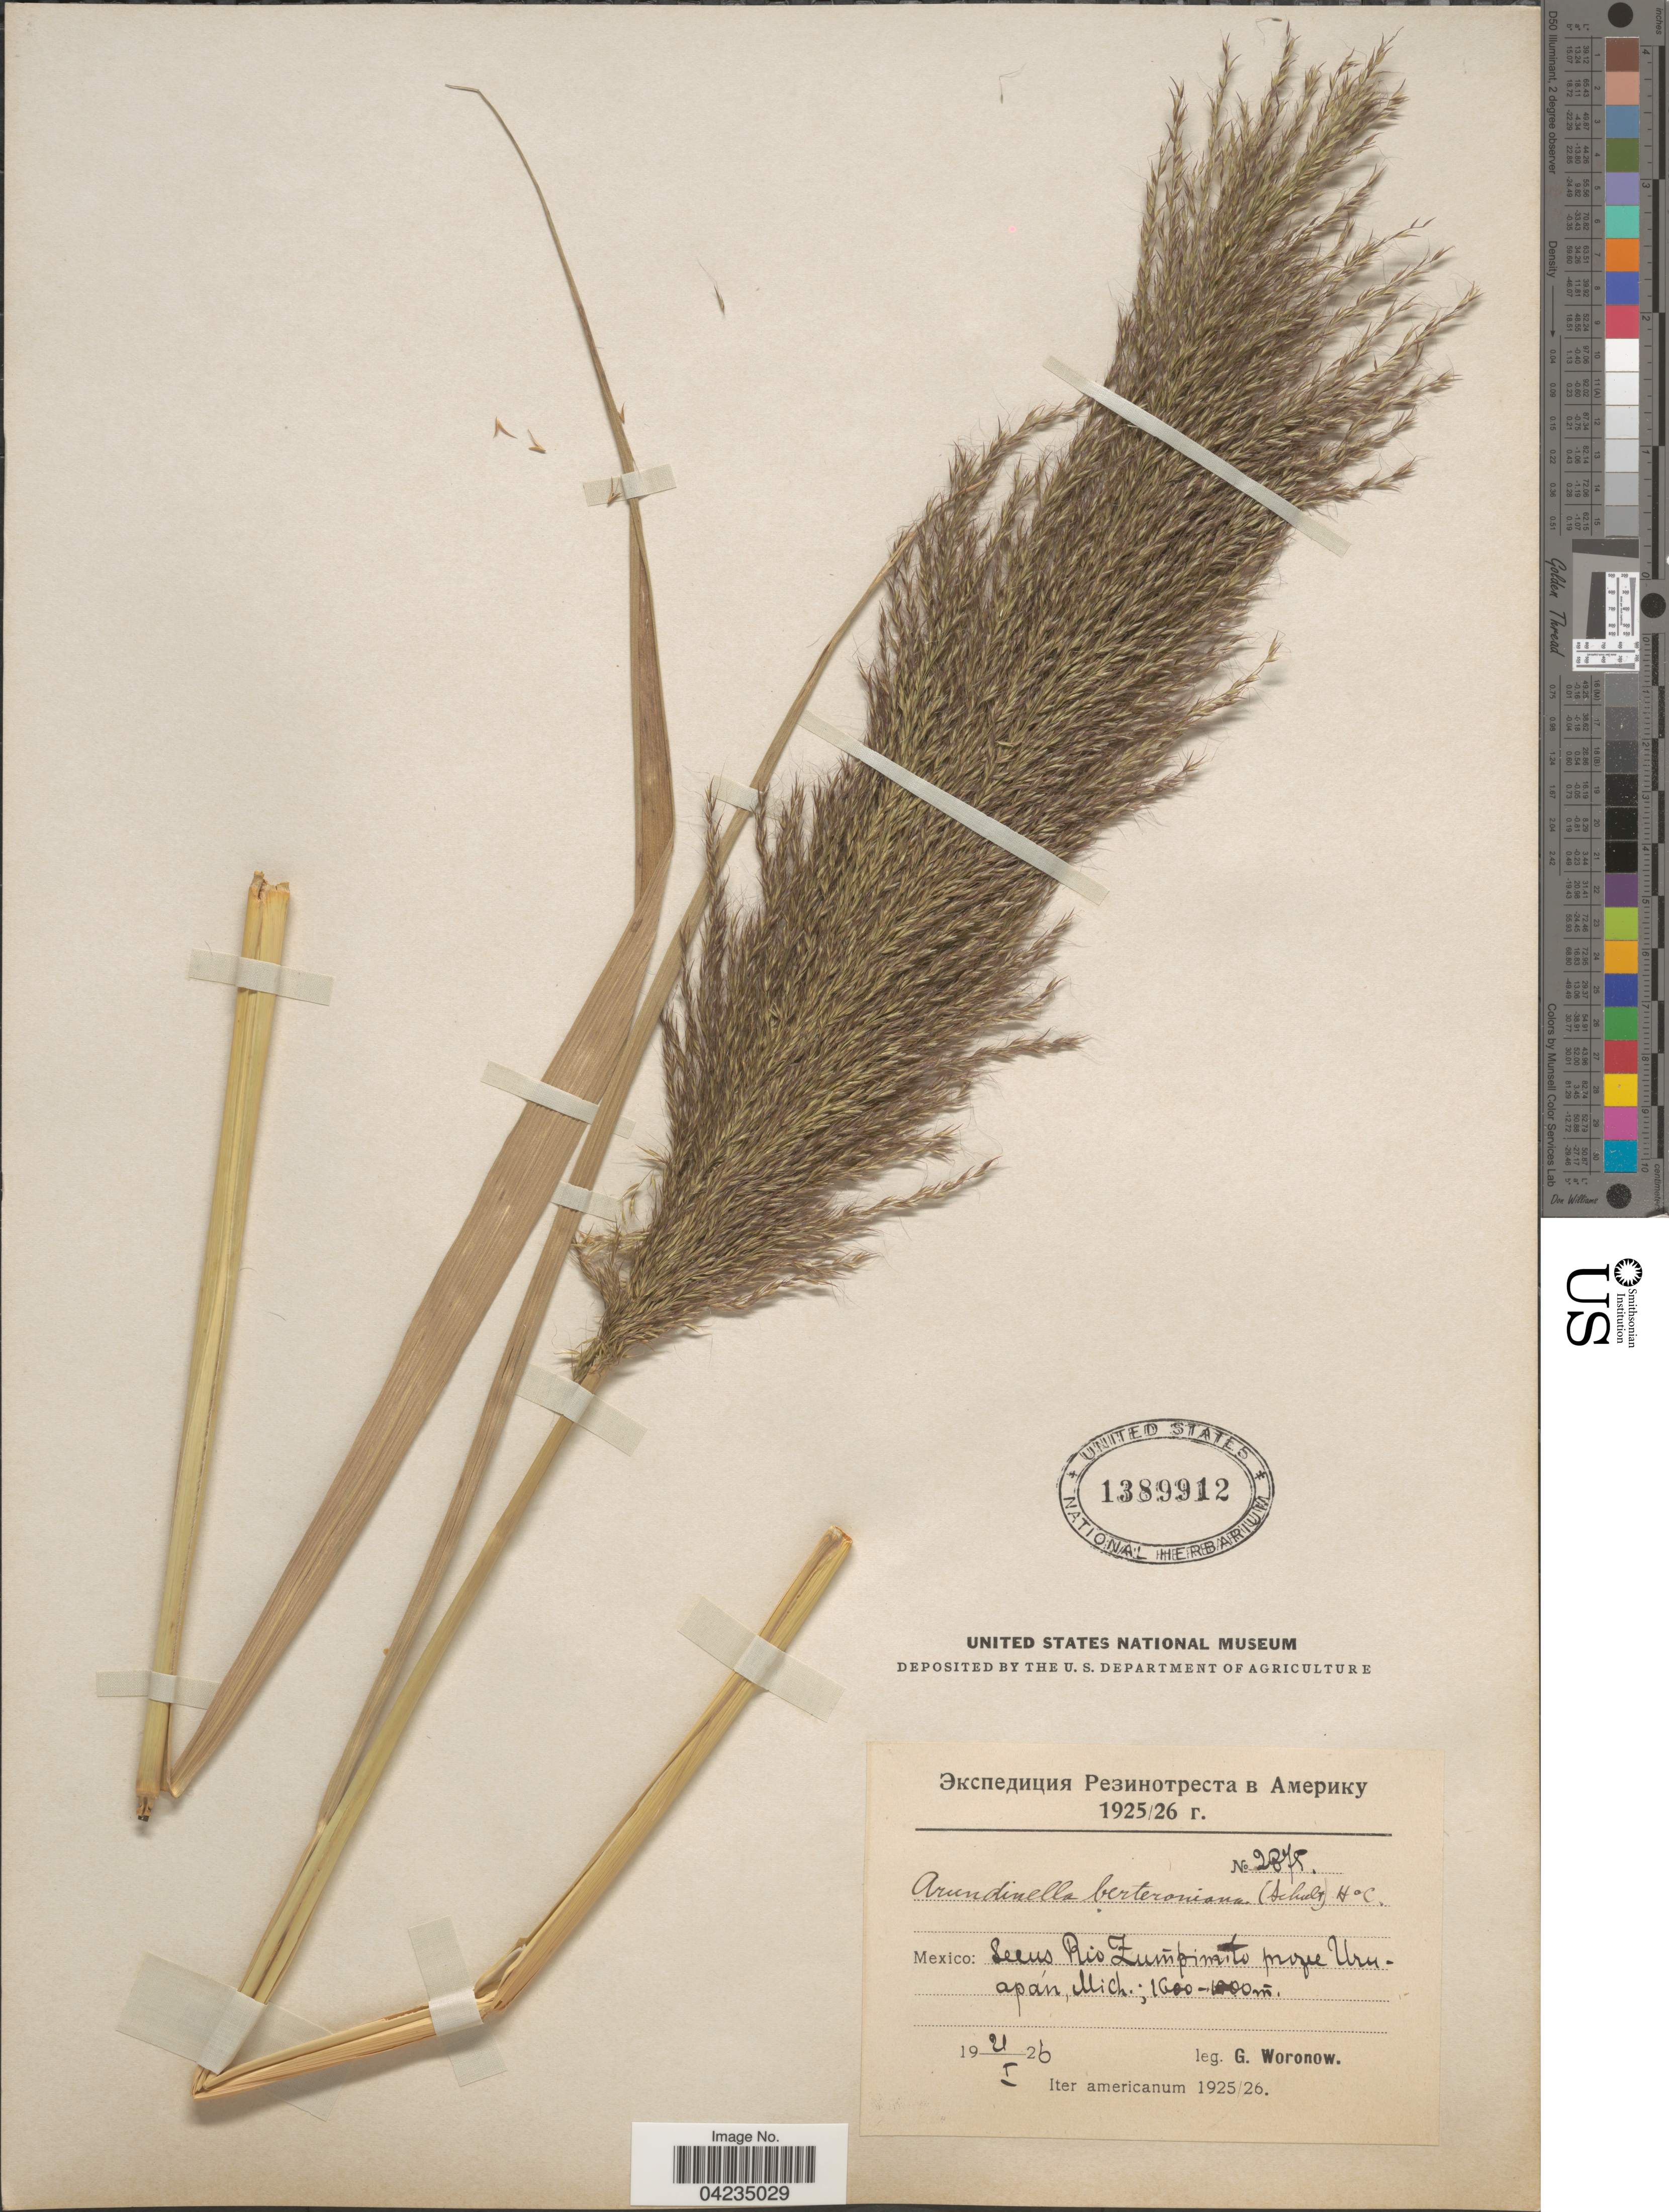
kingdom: Plantae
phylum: Tracheophyta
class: Liliopsida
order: Poales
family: Poaceae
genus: Arundinella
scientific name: Arundinella deppeana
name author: Nees ex Steud.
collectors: G. Woronow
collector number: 2875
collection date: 1926-01-21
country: Mexico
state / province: Michoacán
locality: Seens [interpreted] Rio Zumpimito prope Uruapán. Iter americanum 1925/26.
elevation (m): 1600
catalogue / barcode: US 1389912